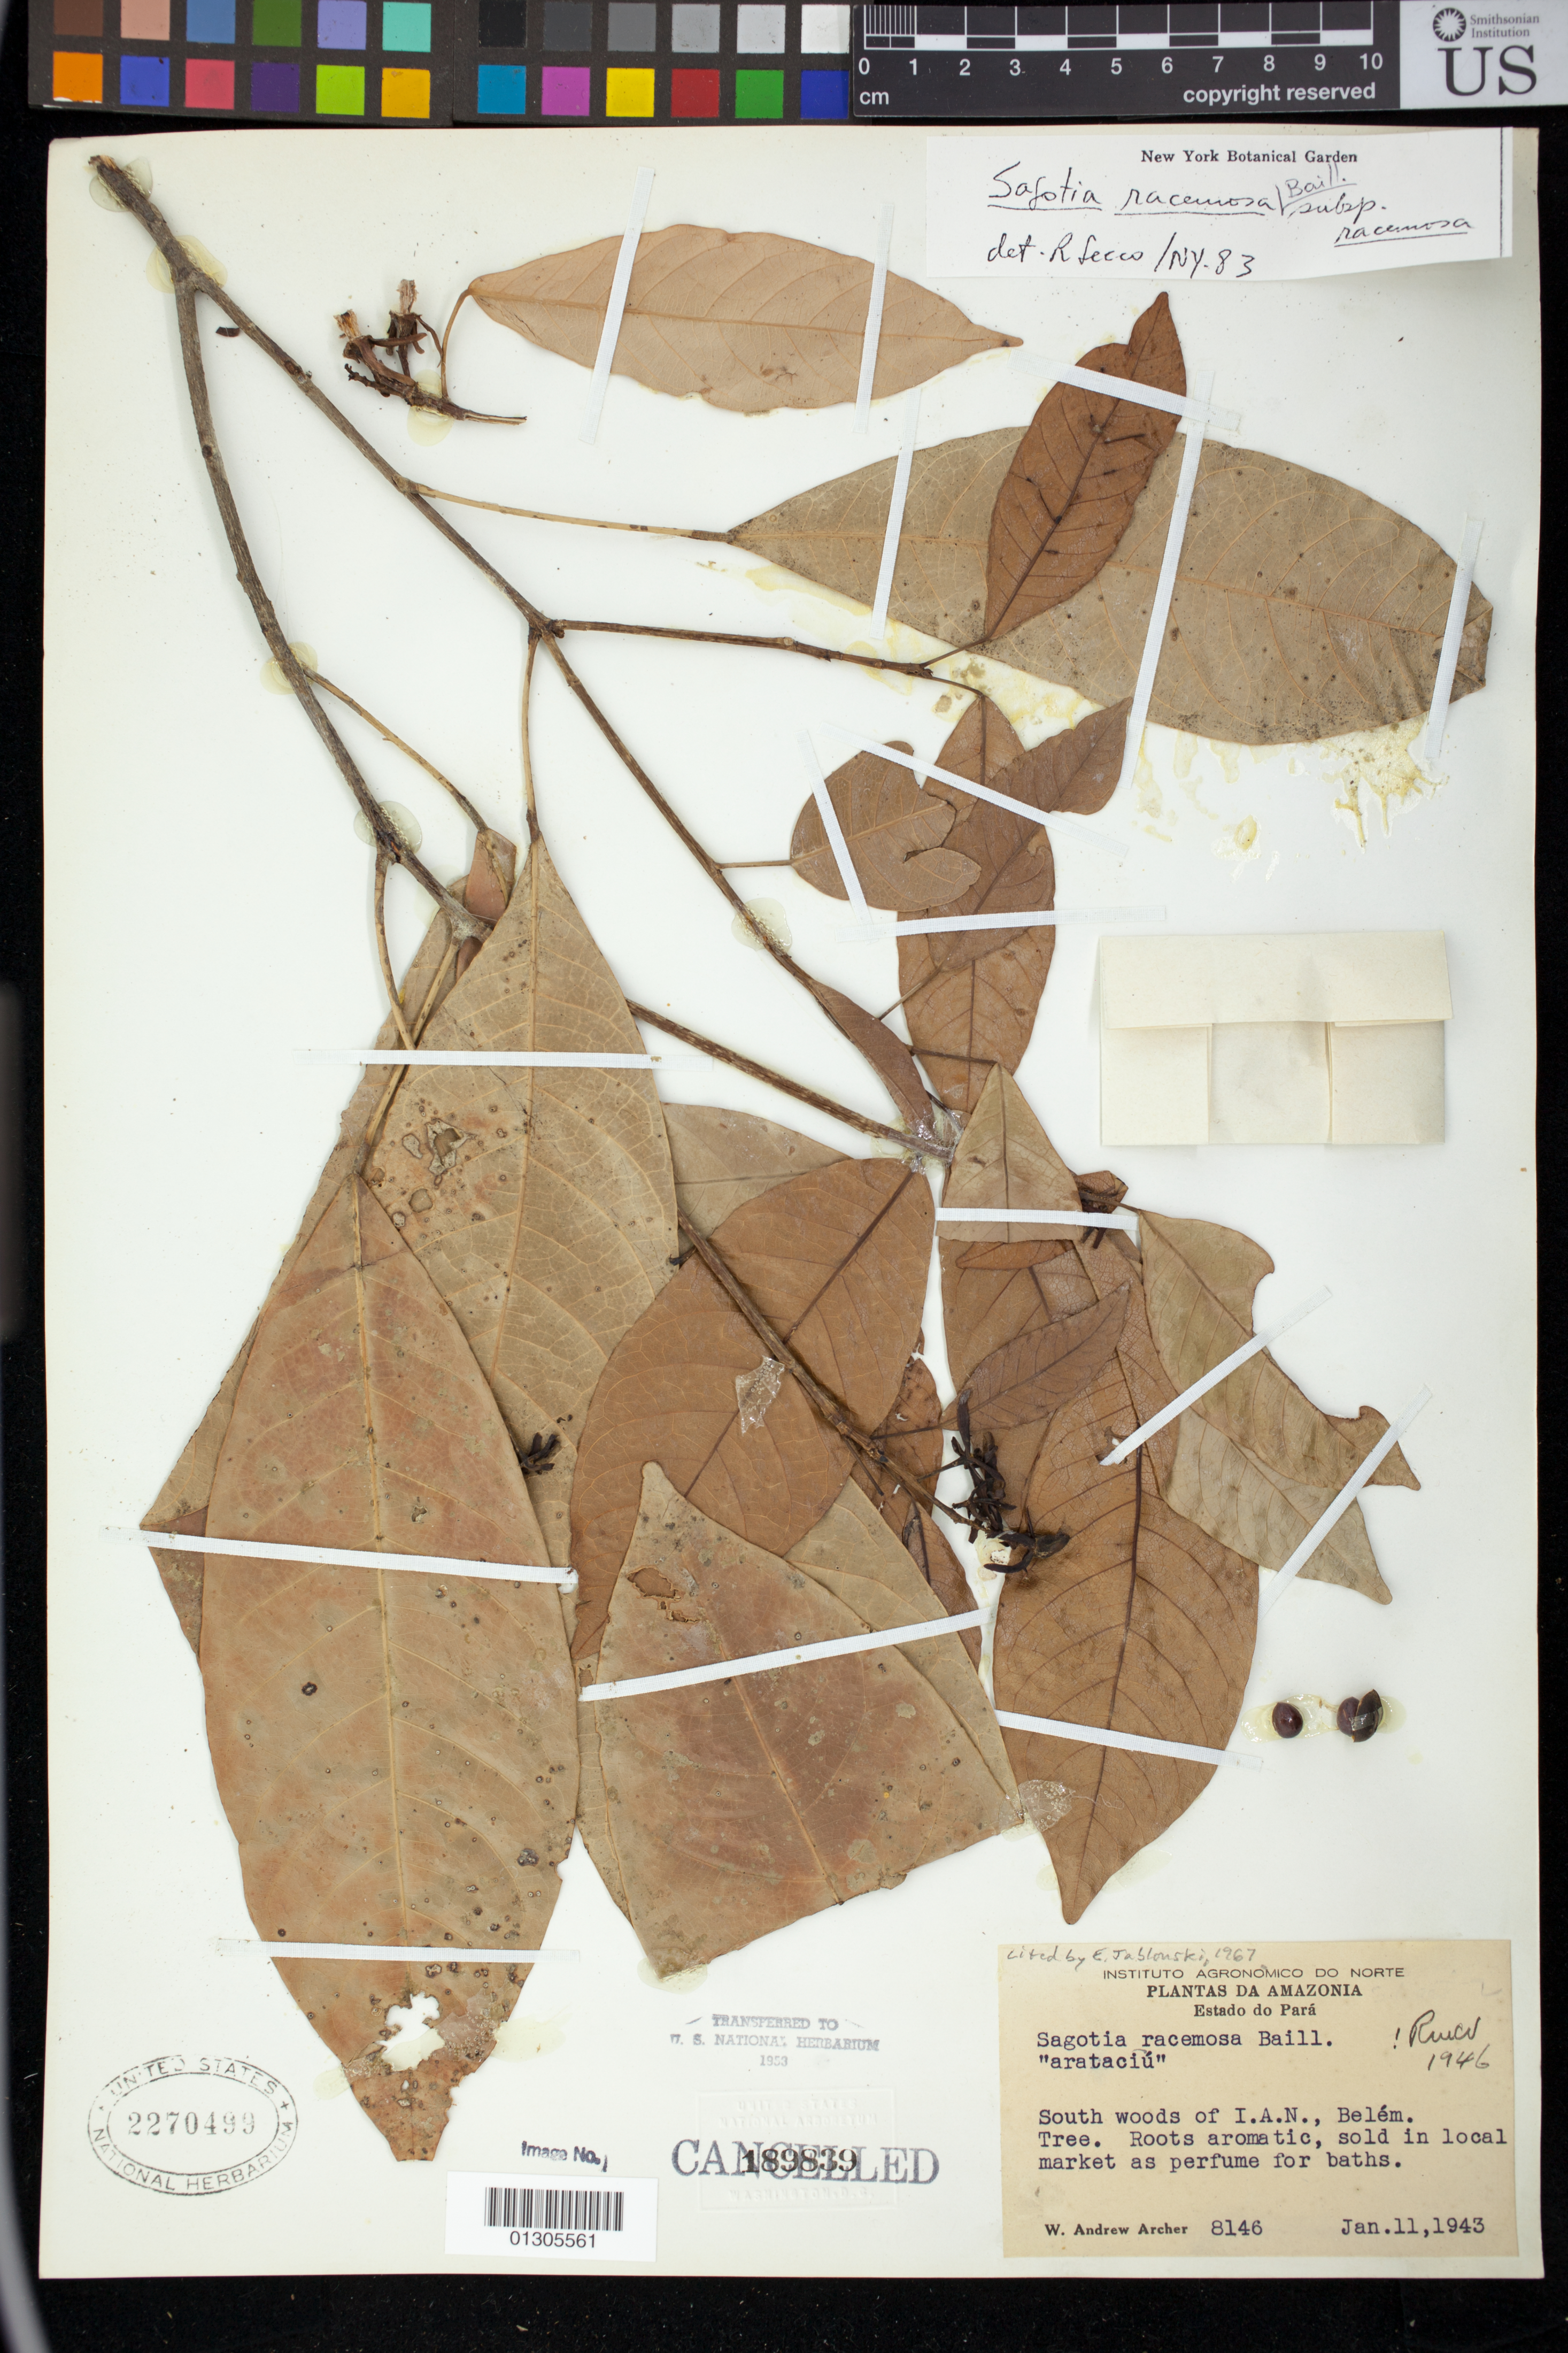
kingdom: Plantae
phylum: Tracheophyta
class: Magnoliopsida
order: Malpighiales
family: Euphorbiaceae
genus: Sagotia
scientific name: Sagotia racemosa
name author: Baill.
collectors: W. A. Archer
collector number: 8146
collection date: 1943-01-11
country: Brazil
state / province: Para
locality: South woods of I.A.N., Belem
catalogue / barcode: US 2270499